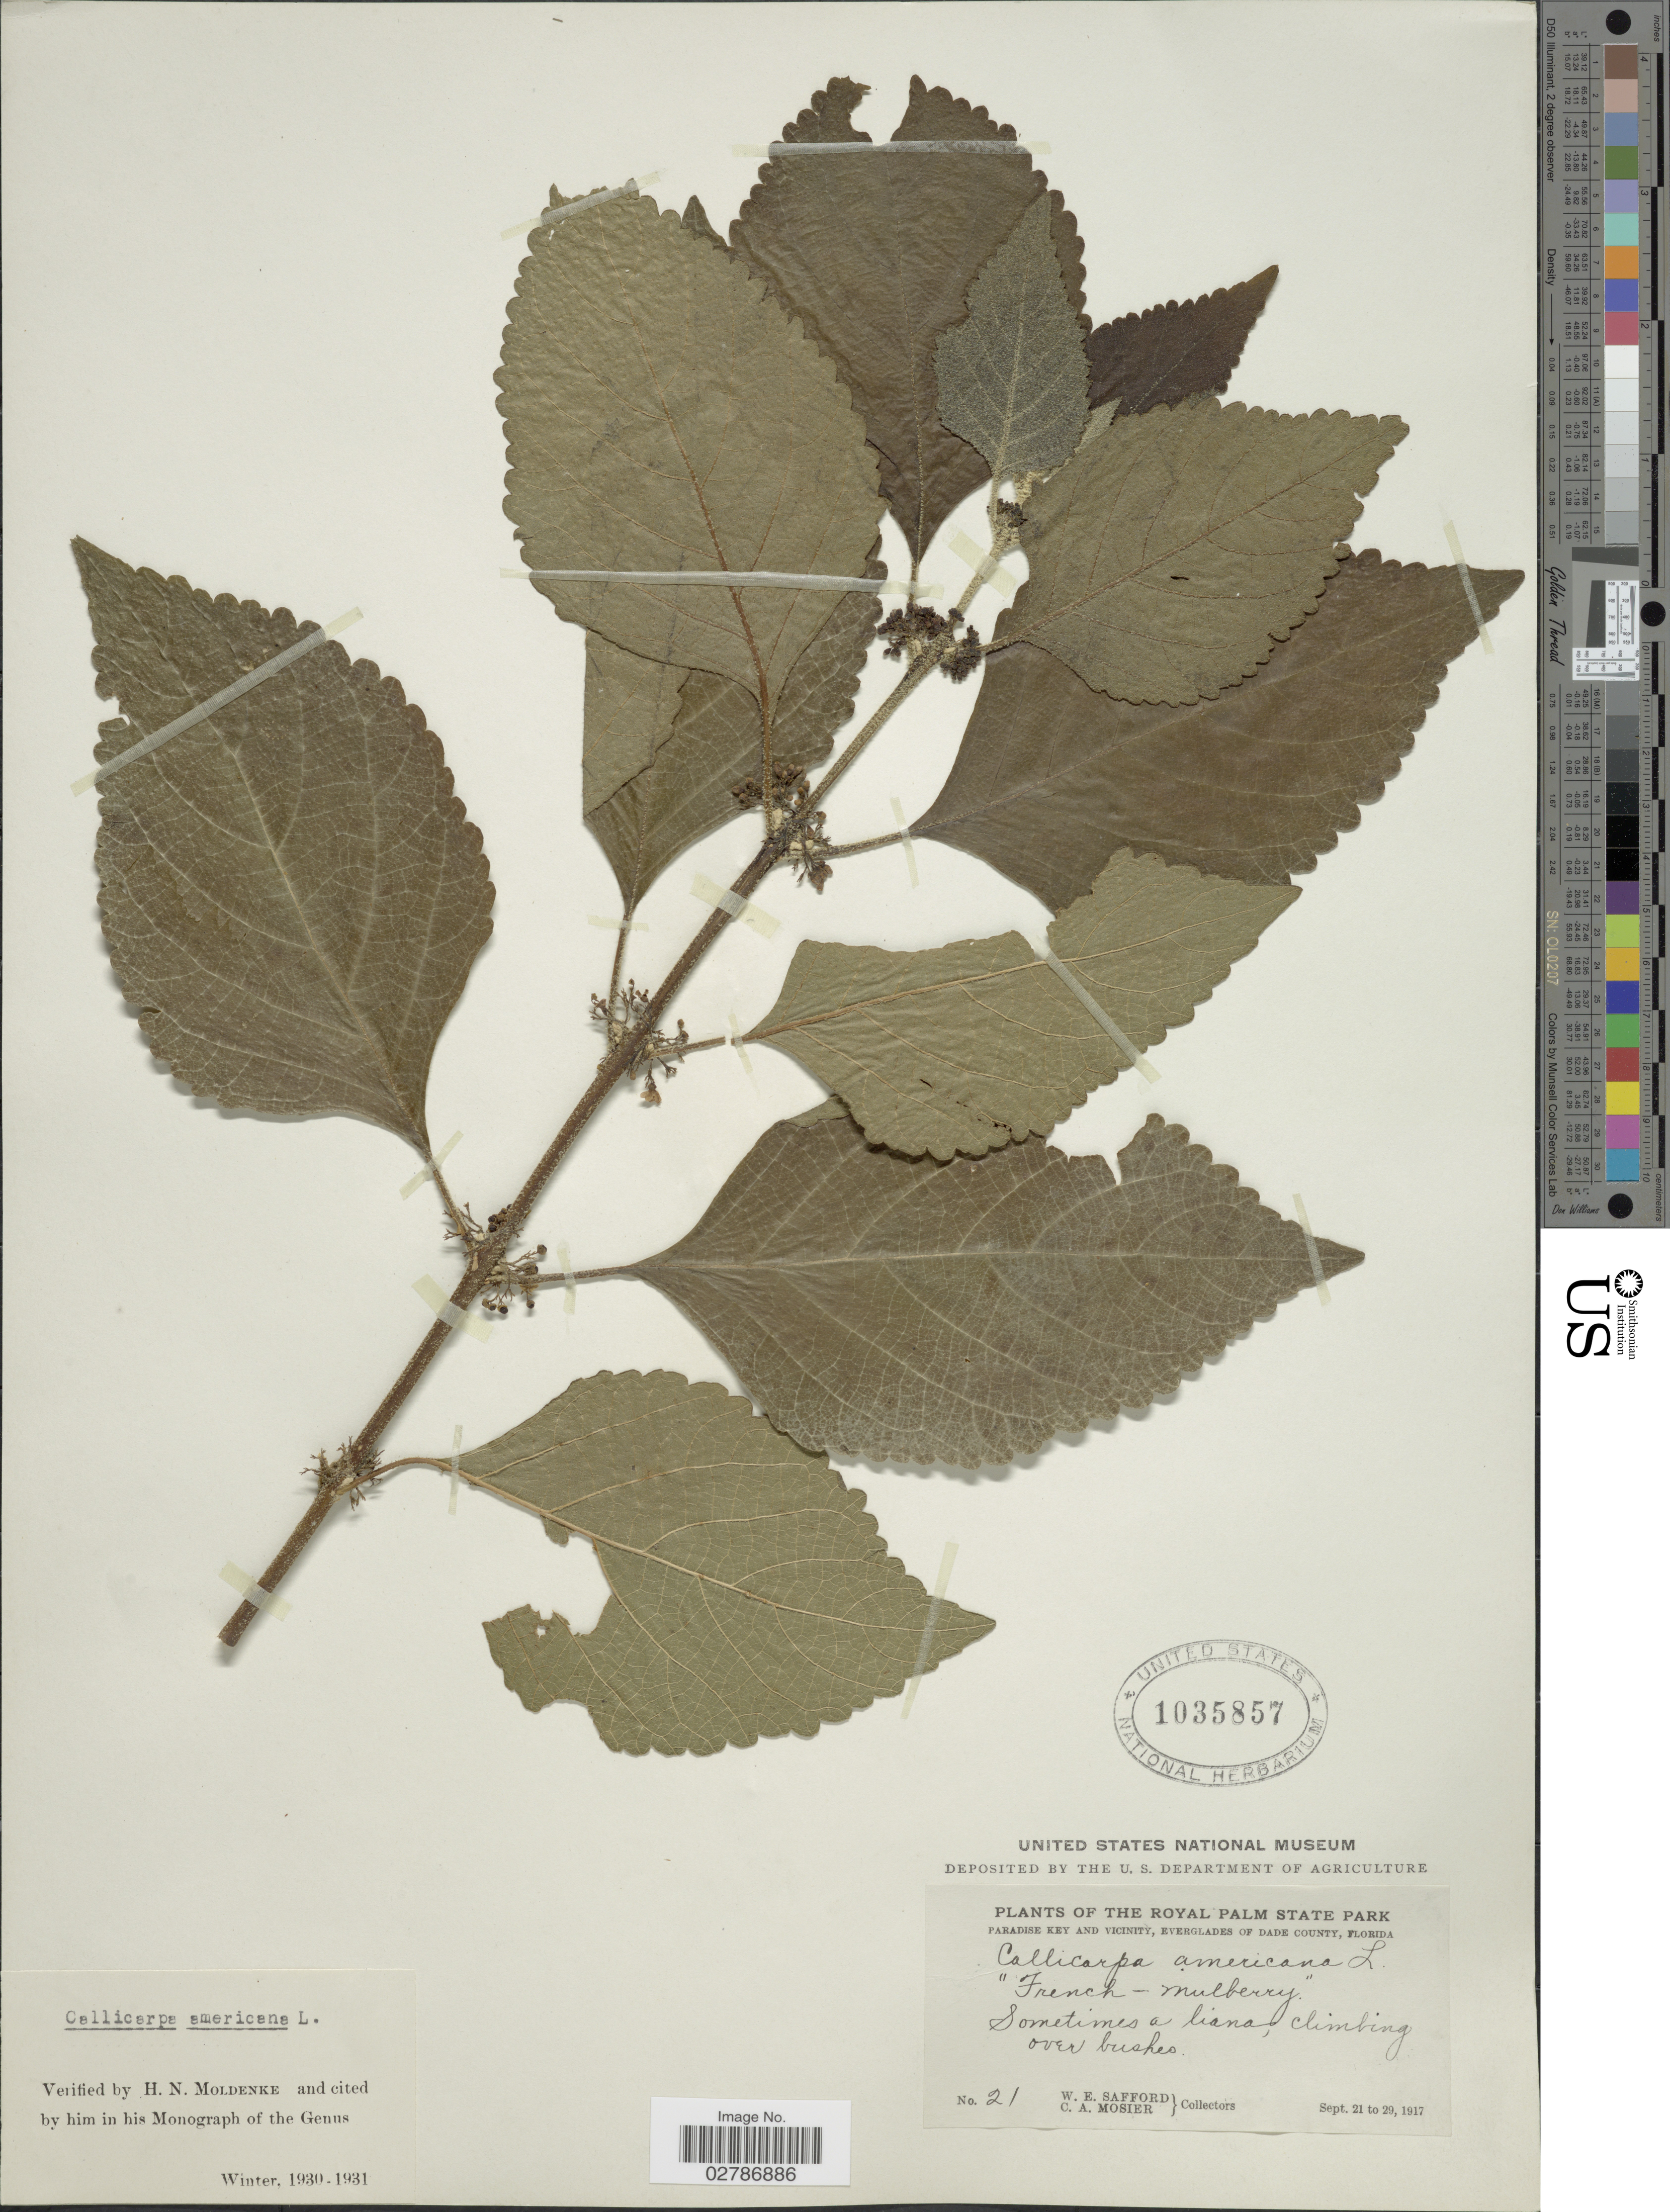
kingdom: Plantae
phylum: Tracheophyta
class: Magnoliopsida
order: Lamiales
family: Lamiaceae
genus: Callicarpa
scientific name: Callicarpa americana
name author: L.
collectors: W. E. Safford & C. A. Mosier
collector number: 21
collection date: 1917-09-21/1917-09-29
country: United States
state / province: Florida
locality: The Royal Palm State Park. Paradise Key and vicinity, everglades of Dade County.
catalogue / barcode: US 1035857